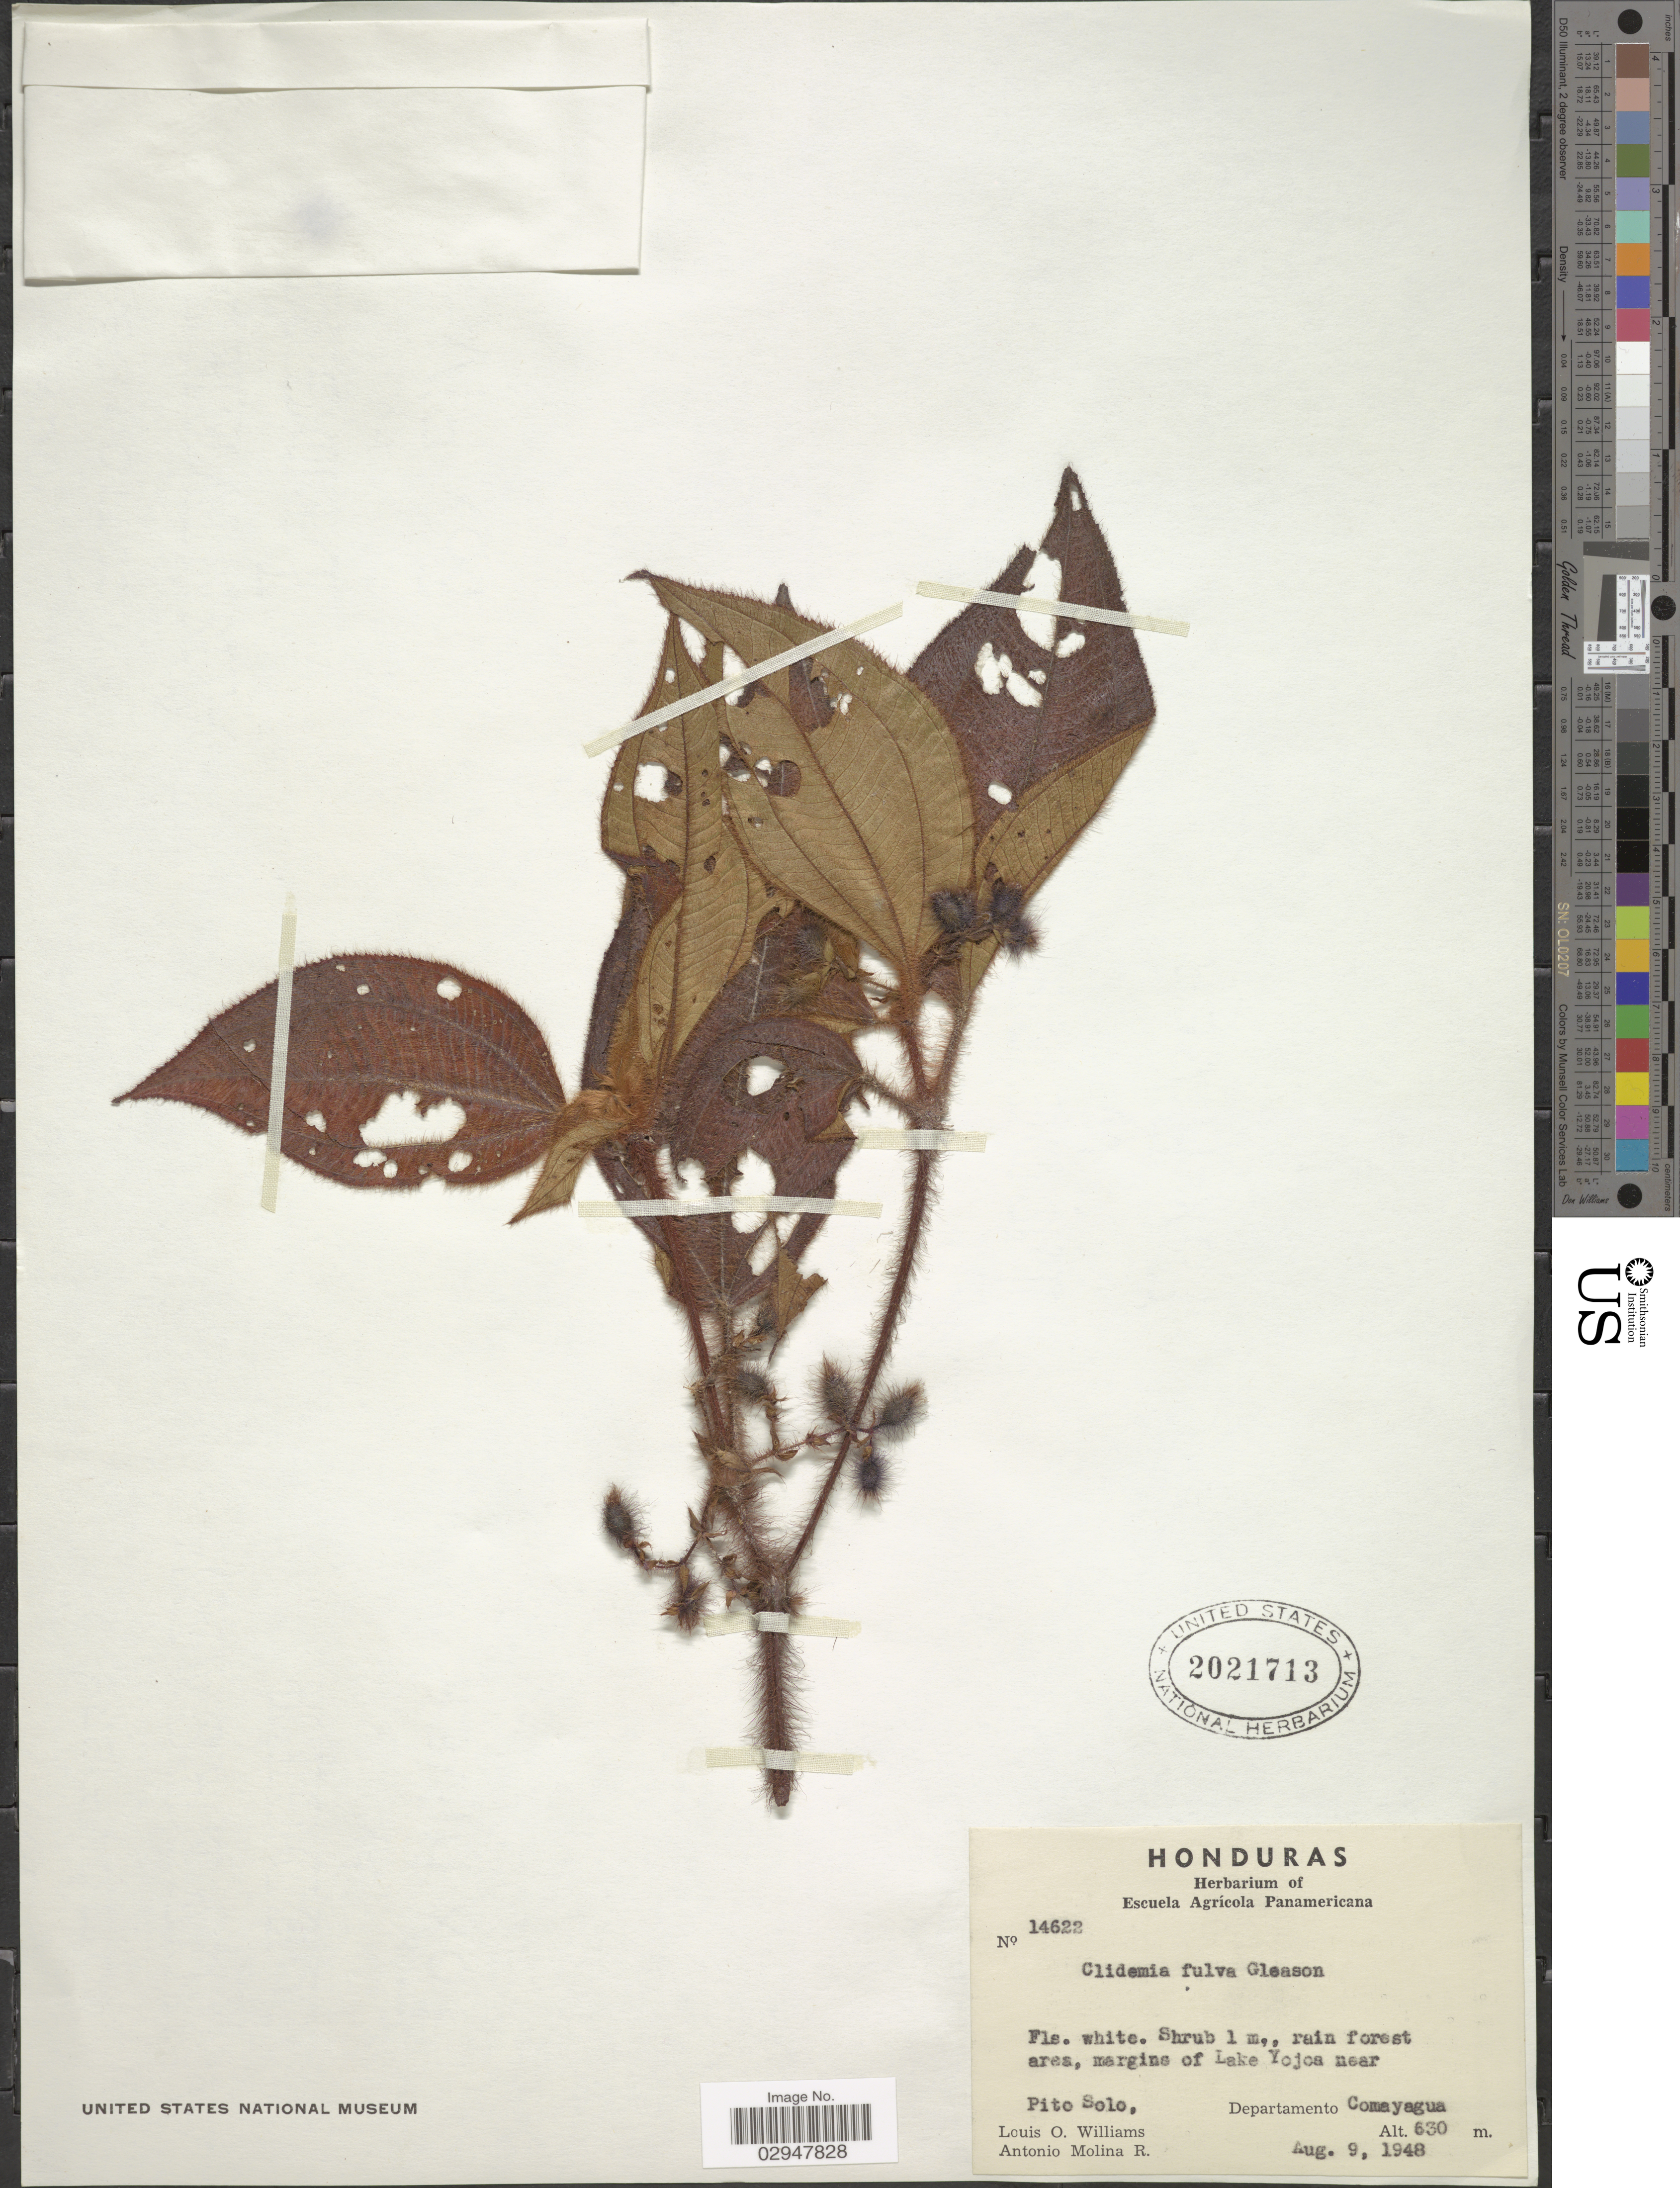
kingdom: Plantae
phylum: Tracheophyta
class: Magnoliopsida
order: Myrtales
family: Melastomataceae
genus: Clidemia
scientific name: Clidemia fulva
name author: Gleason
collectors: L. O. Williams & A. Molina R.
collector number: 14622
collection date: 1948-08-09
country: Honduras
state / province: Comayagua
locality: Rain forest area, margins of Lake Yojca near Pito Solo, Departamento Comayagua.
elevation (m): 630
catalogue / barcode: US 2021713